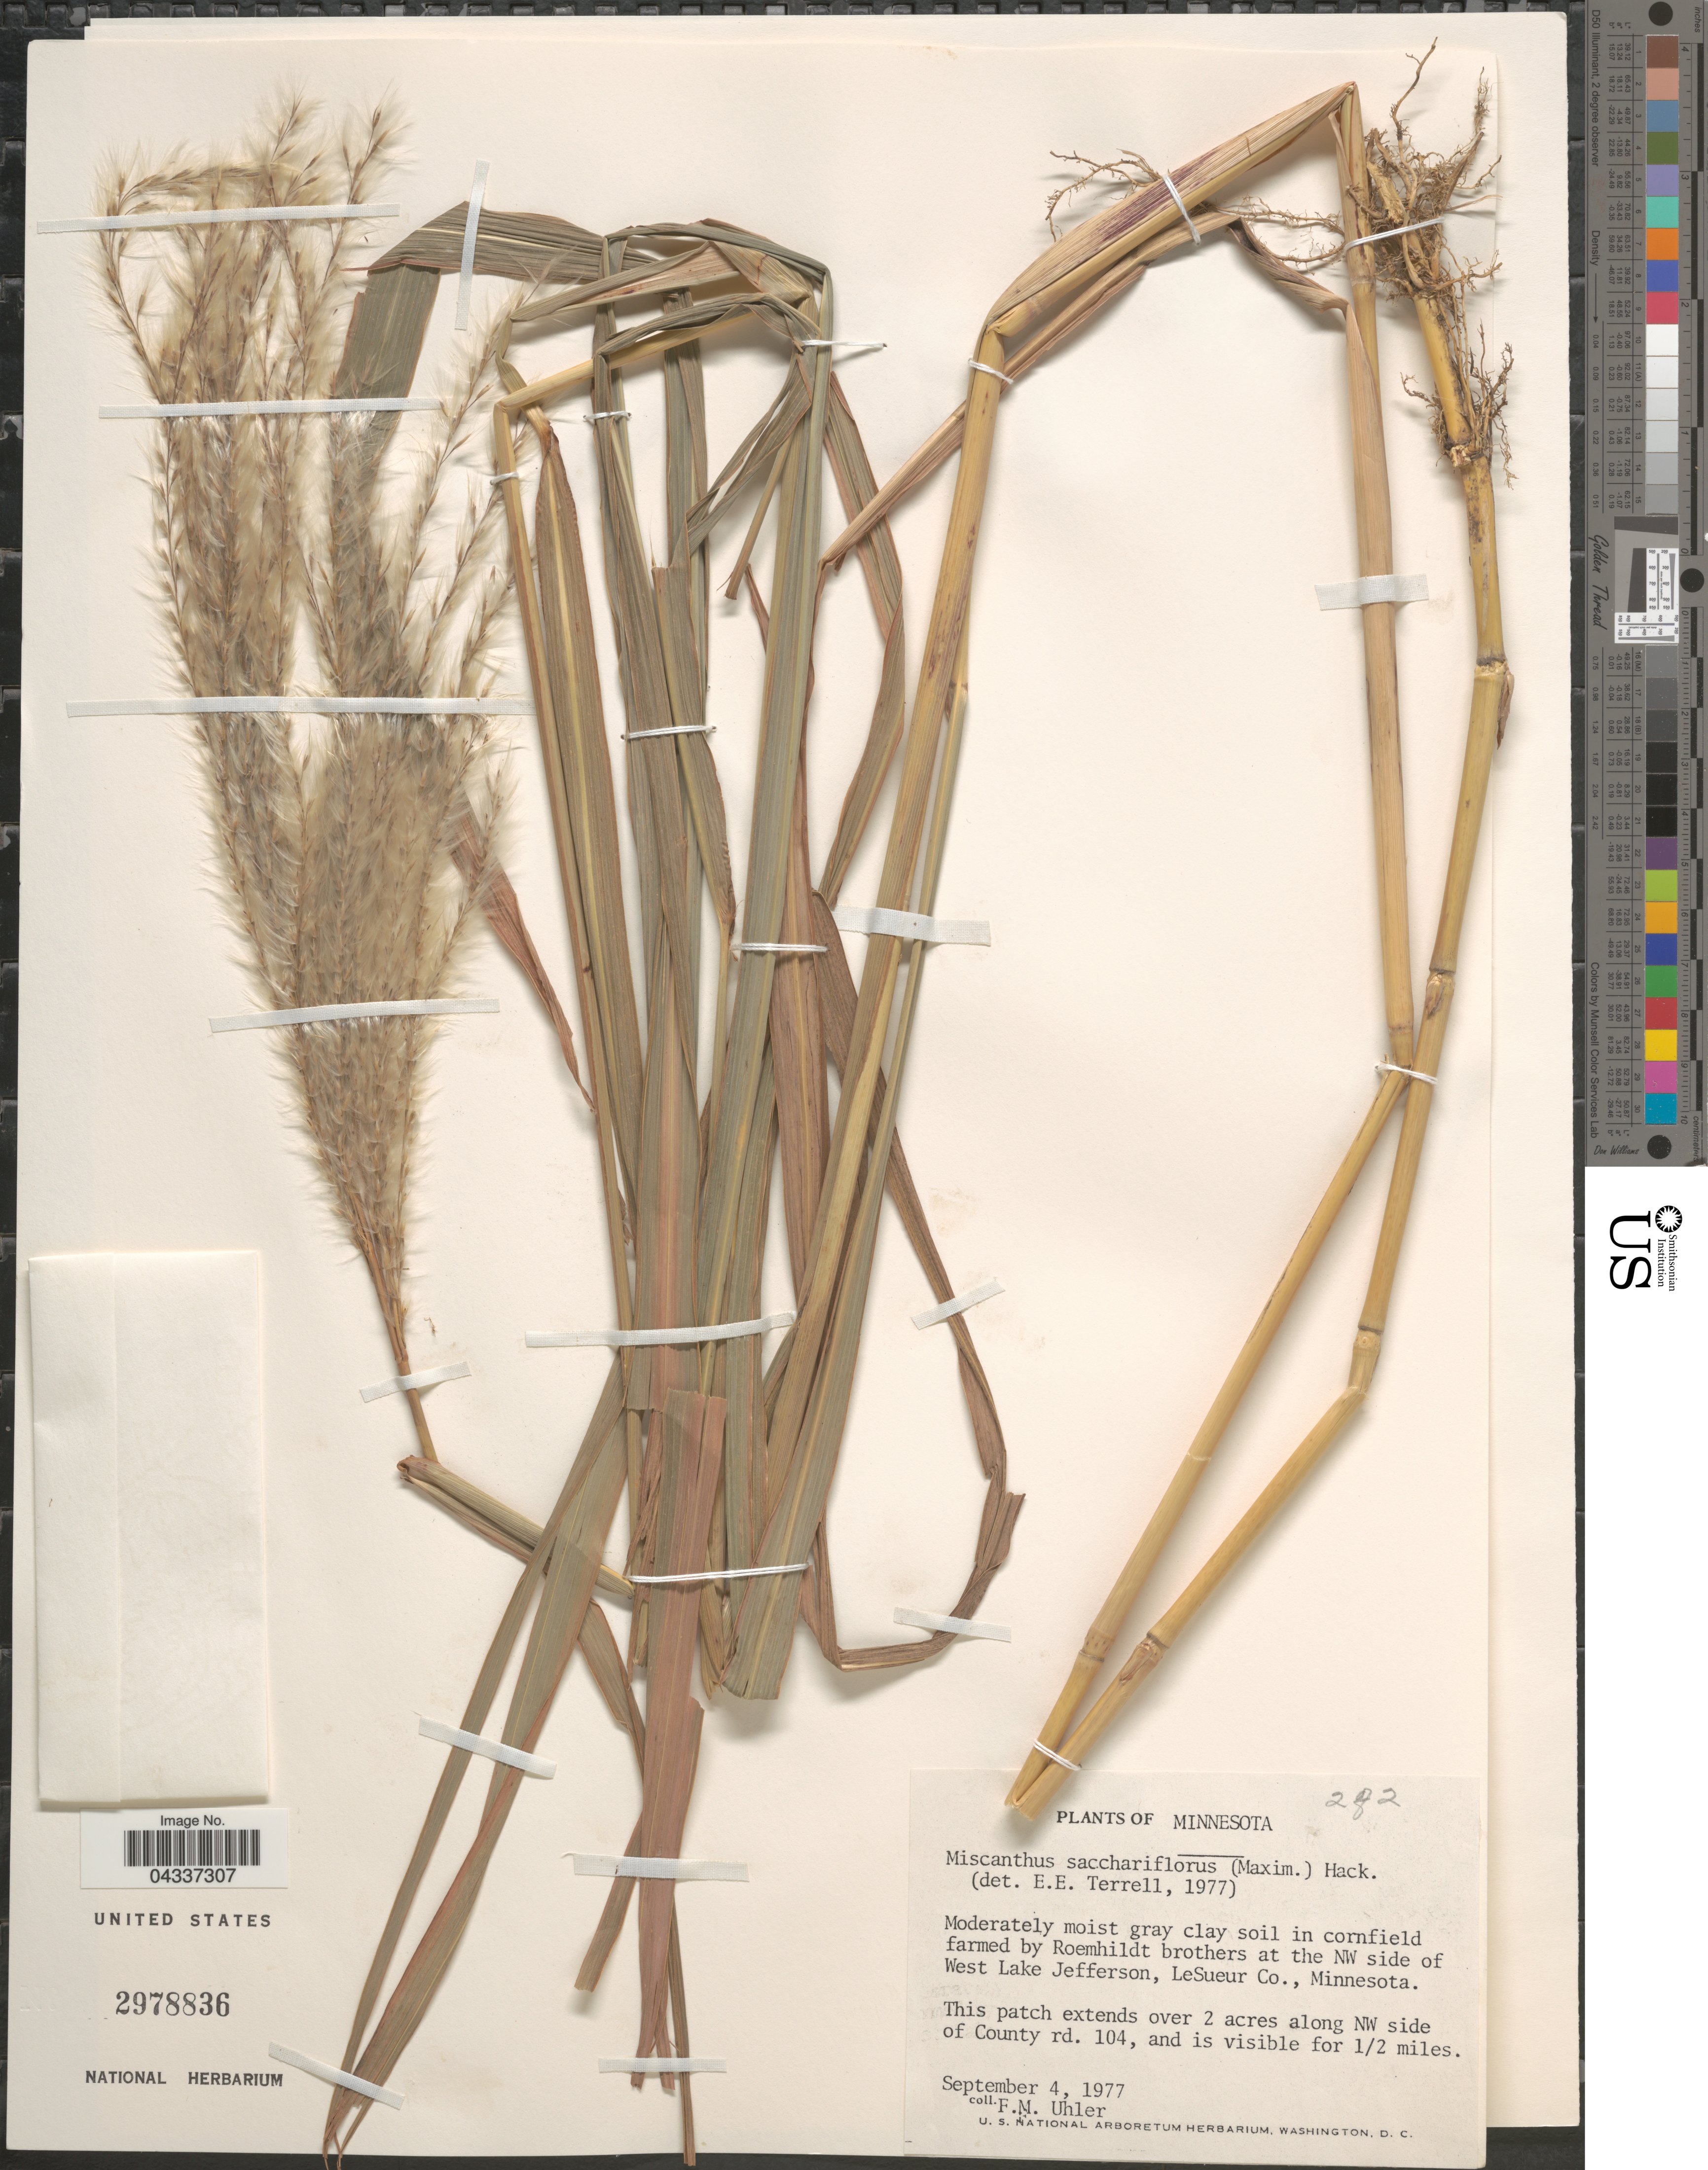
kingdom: Plantae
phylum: Tracheophyta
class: Liliopsida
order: Poales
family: Poaceae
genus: Miscanthus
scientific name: Miscanthus sacchariflorus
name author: (Maxim.) Hack.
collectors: F. M. Uhler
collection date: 1977-09-04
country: United States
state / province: Minnesota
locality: At the NW side of West Lake Jefferson, LeSueur Co. This patch extends over 2 acres along NW side of County rd. 104, and is visible for ½ miles.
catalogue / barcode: US 2978836